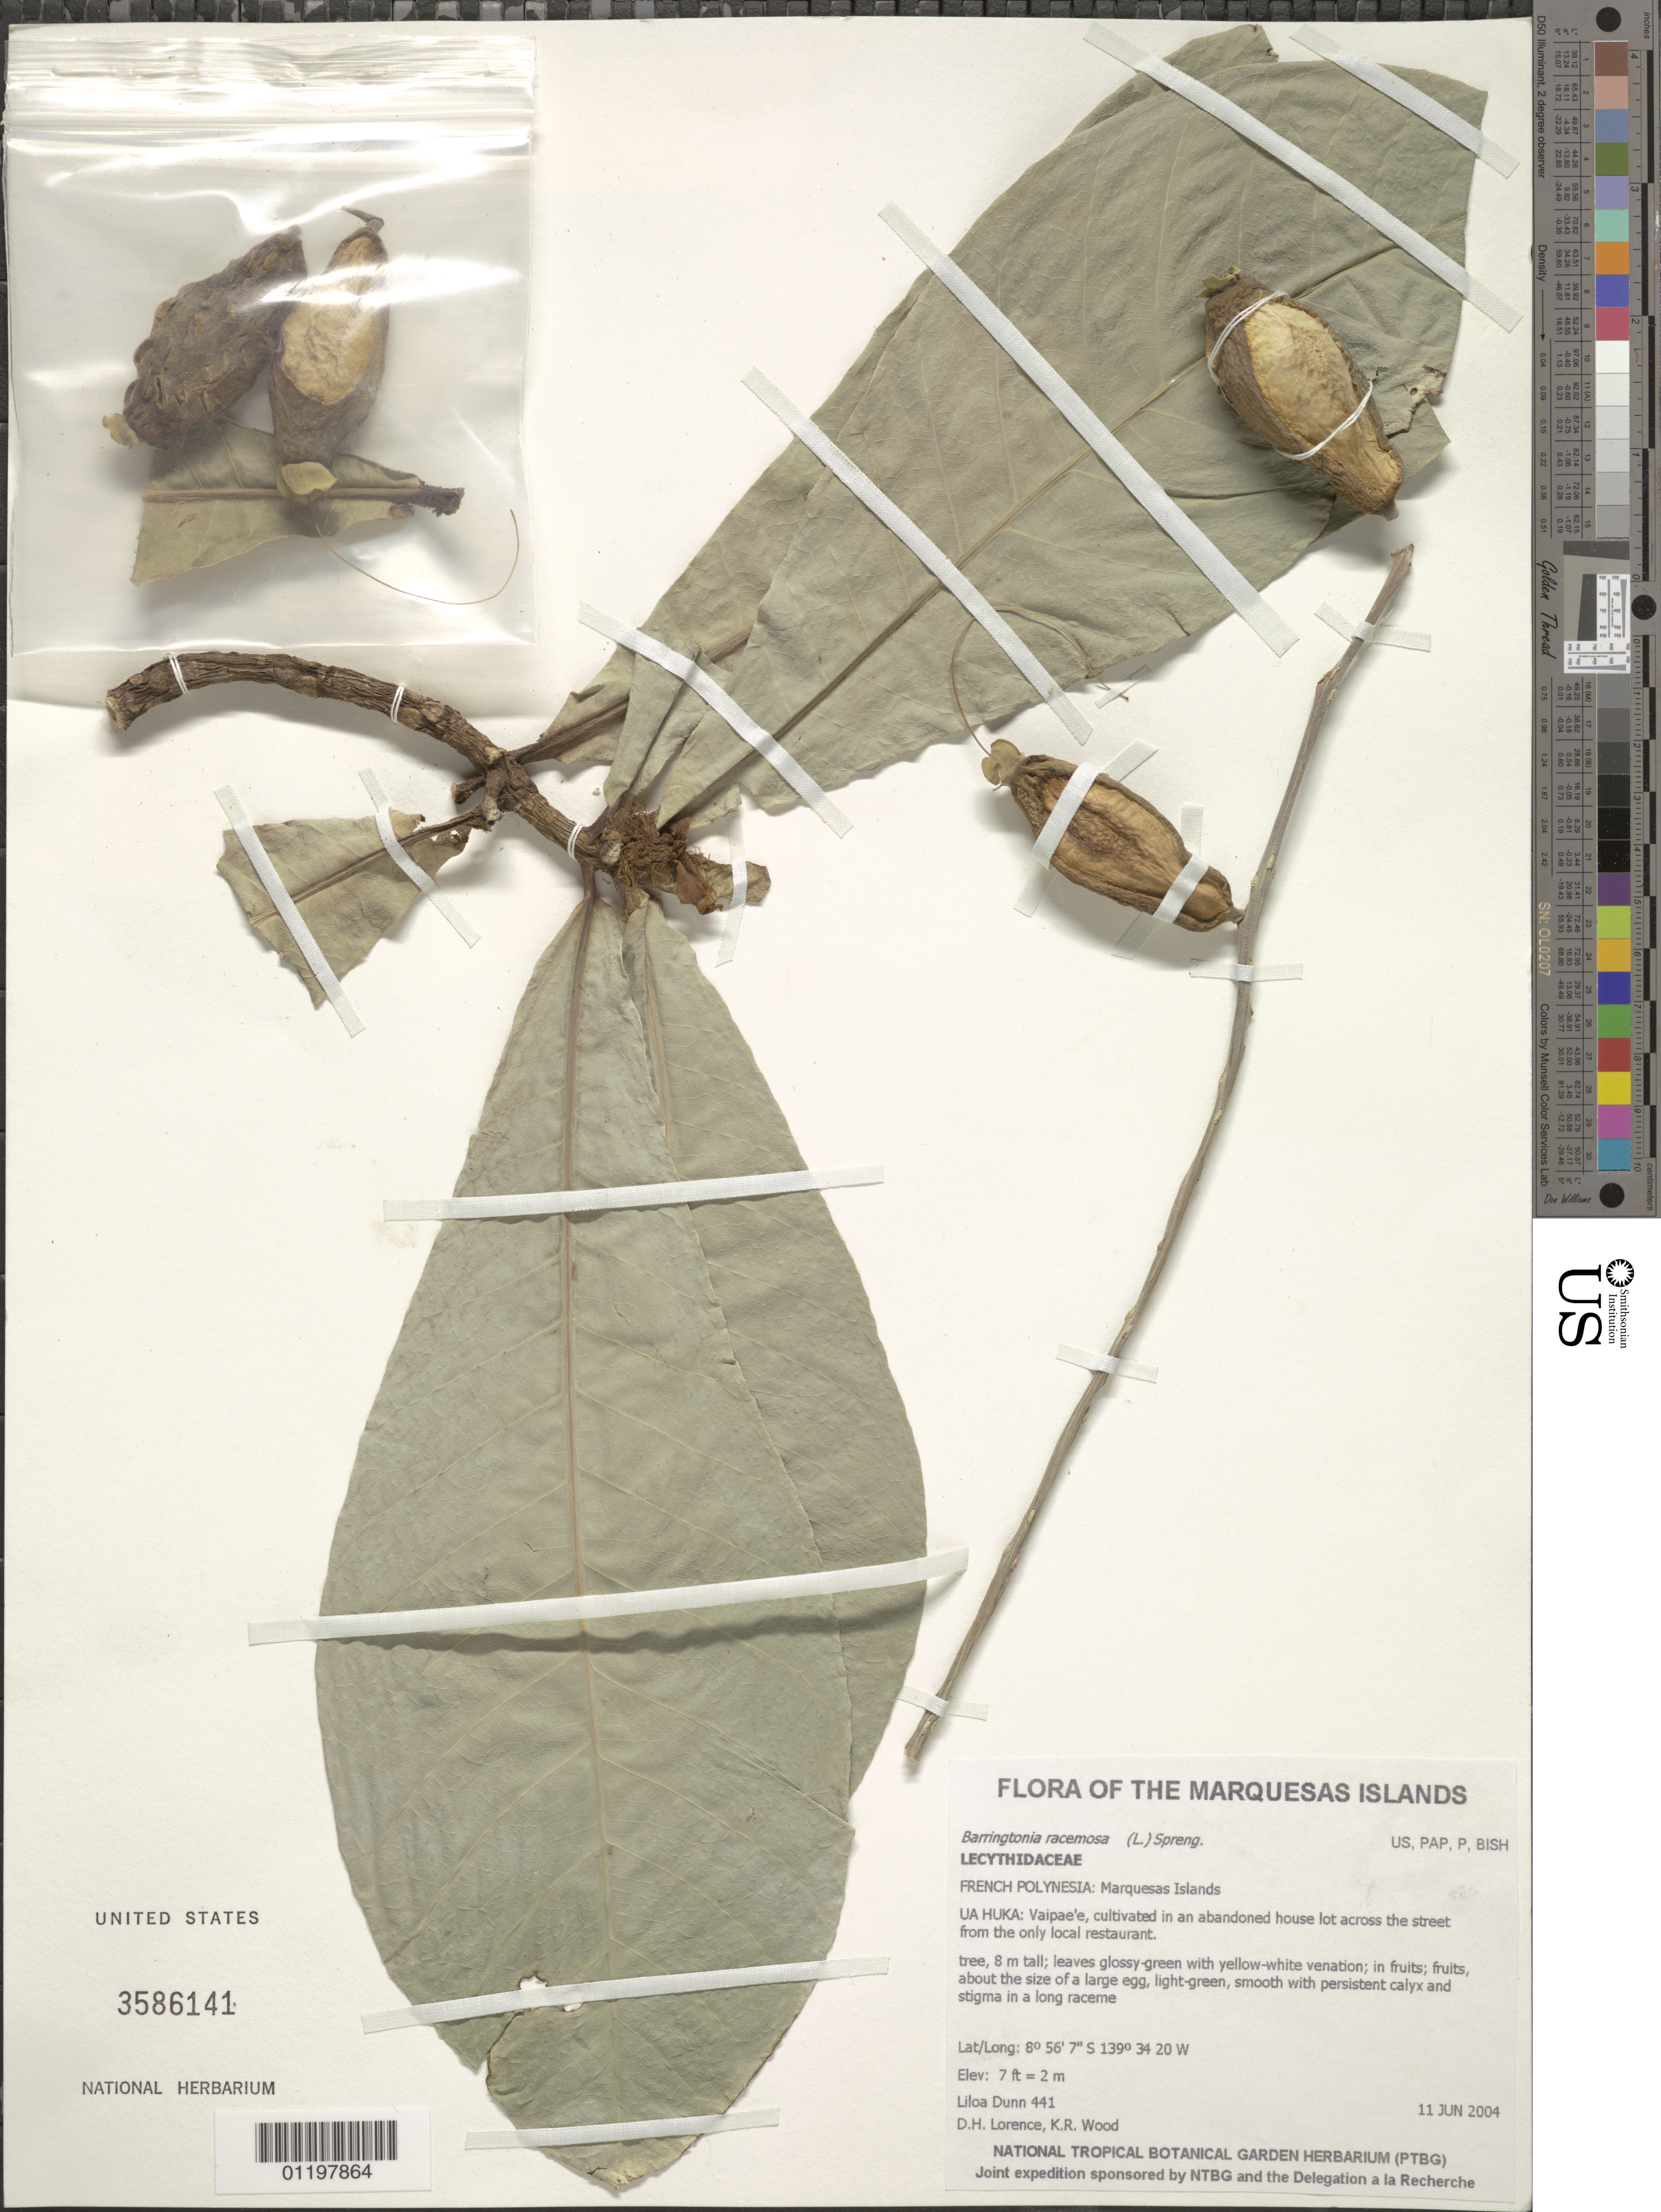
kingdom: Plantae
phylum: Tracheophyta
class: Magnoliopsida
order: Ericales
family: Lecythidaceae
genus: Barringtonia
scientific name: Barringtonia racemosa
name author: (L.) Spreng.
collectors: L. Dunn, D. Lorence & K. R. Wood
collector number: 441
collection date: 2004-06-11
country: French Polynesia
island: Ua Huka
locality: Vaipae'e, cultivated in an abandoned house lot across the street from the only local restaurant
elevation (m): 2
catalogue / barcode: US 3586141